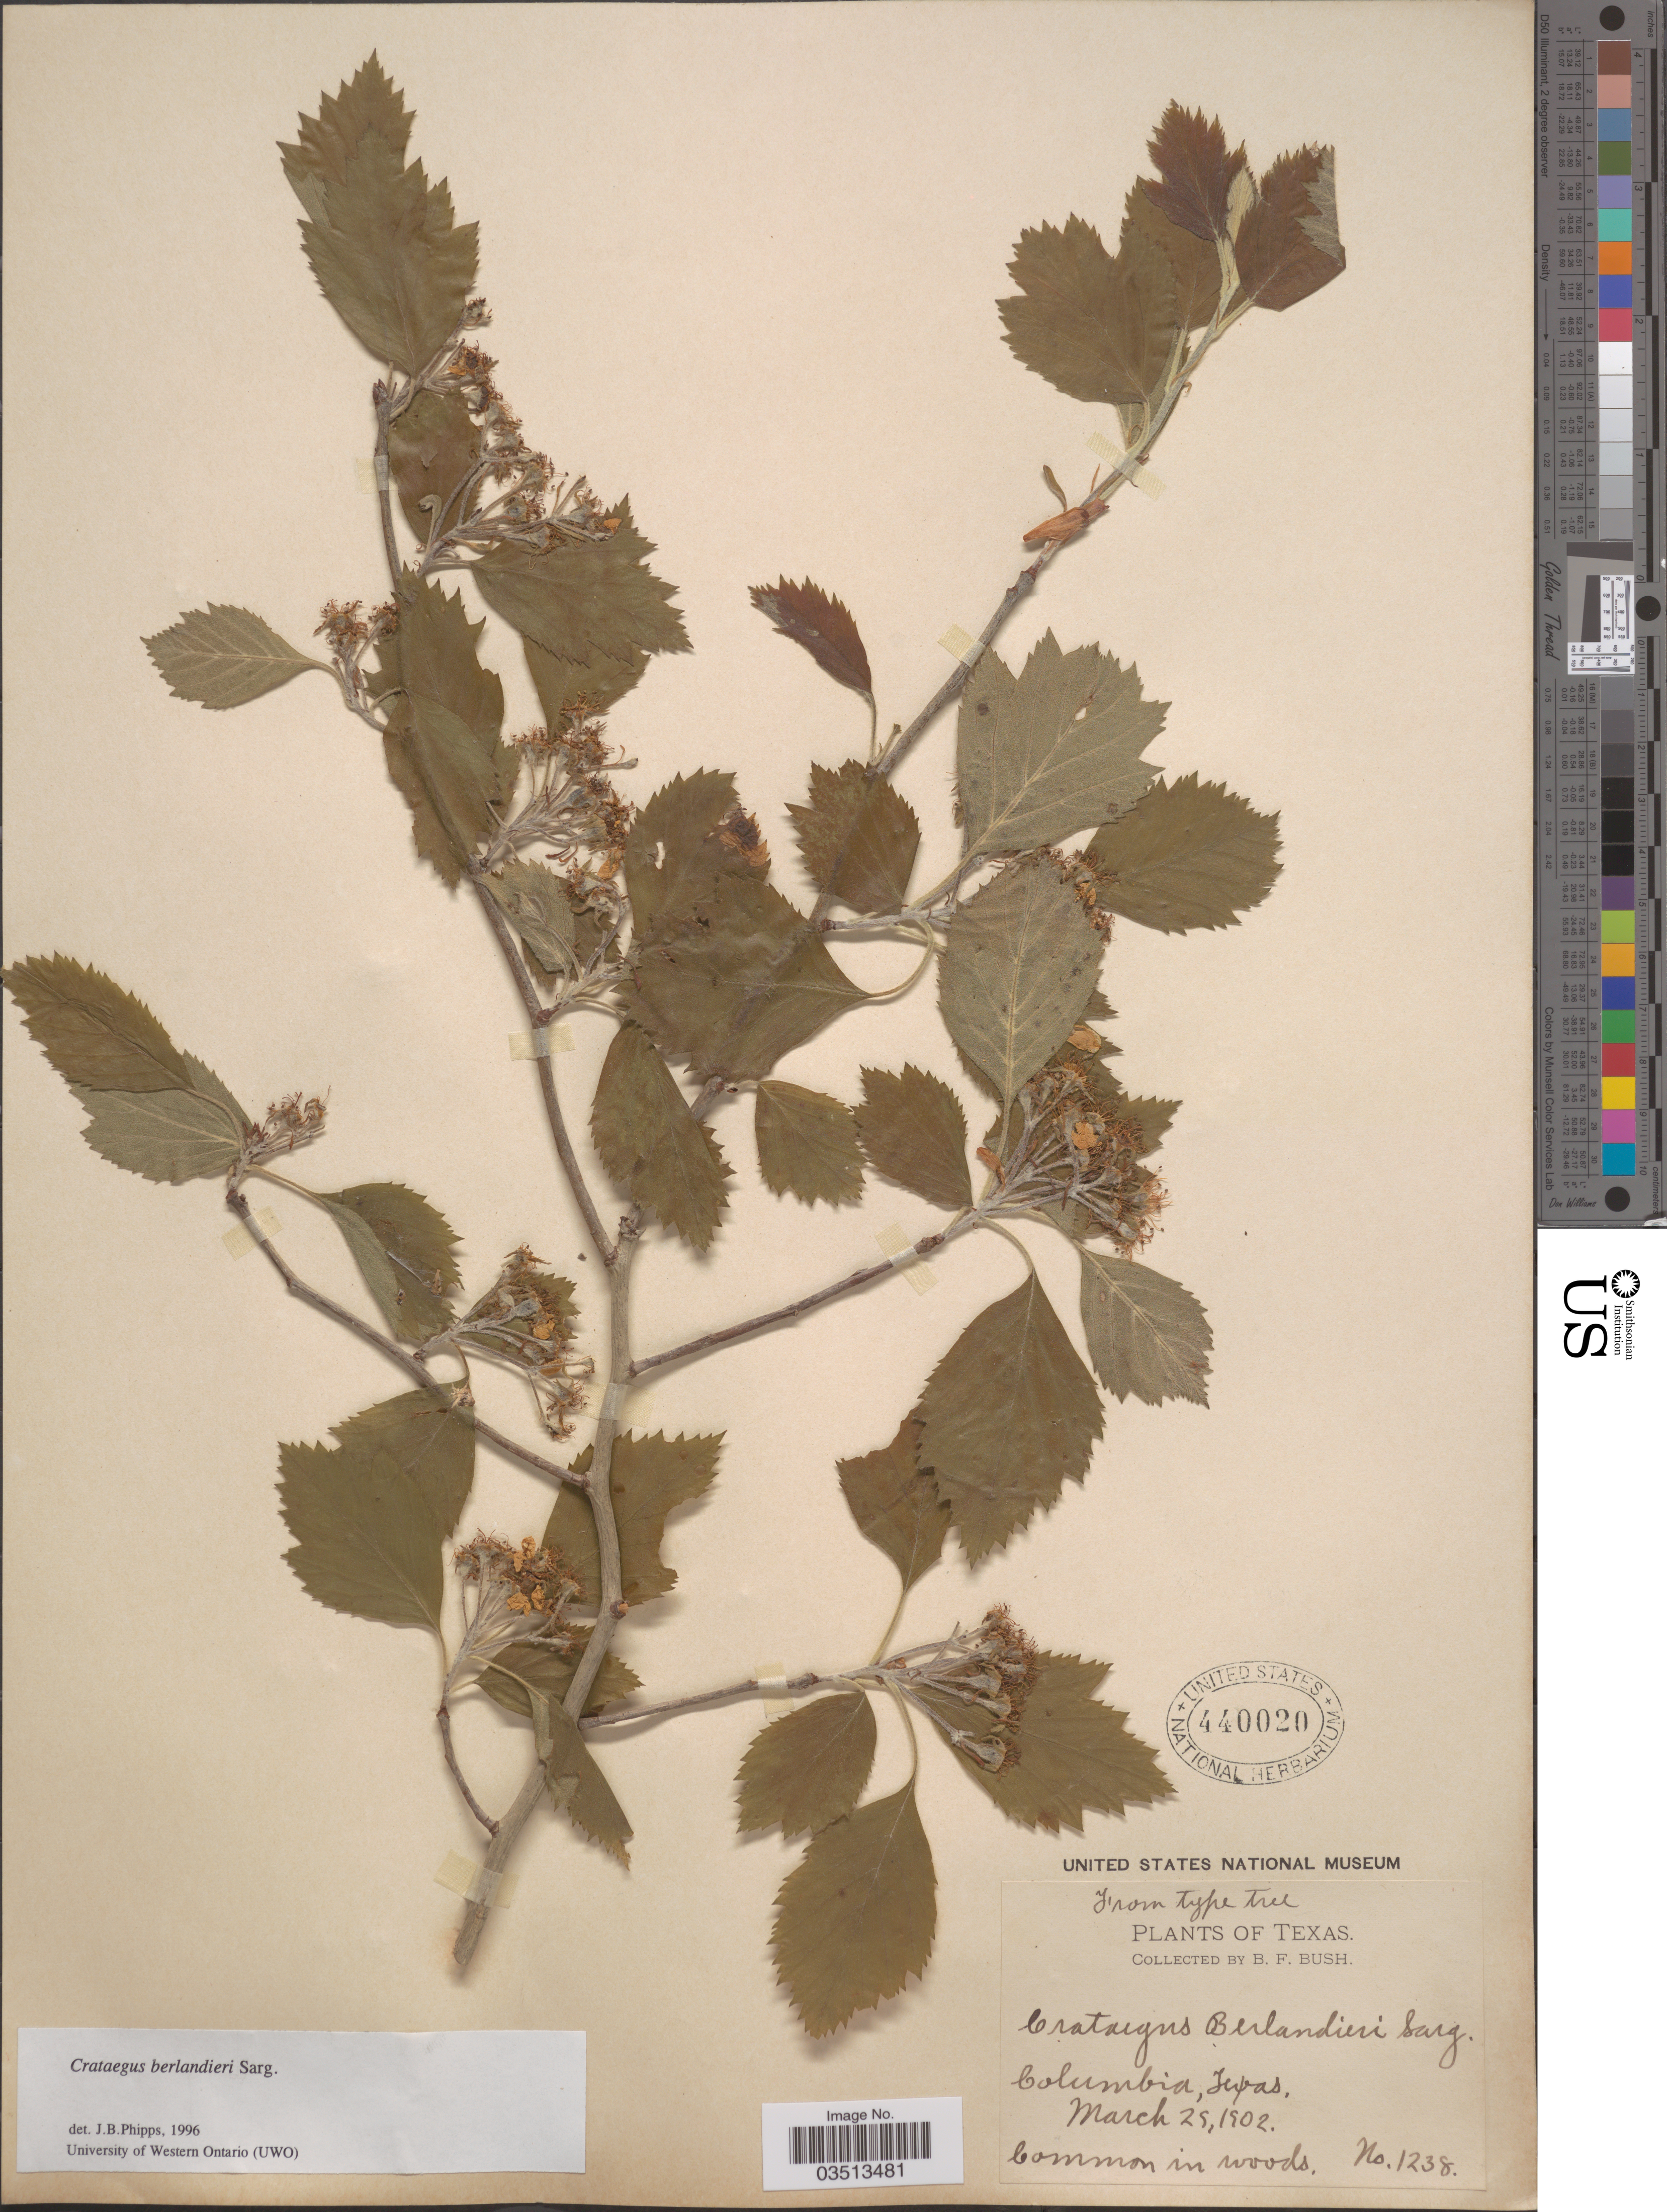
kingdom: Plantae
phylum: Tracheophyta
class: Magnoliopsida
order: Rosales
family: Rosaceae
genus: Crataegus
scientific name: Crataegus berlandieri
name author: Sarg.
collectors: B. F. Bush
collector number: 1238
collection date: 1902-03-25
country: United States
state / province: Texas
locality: Columbia.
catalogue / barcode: US 440020